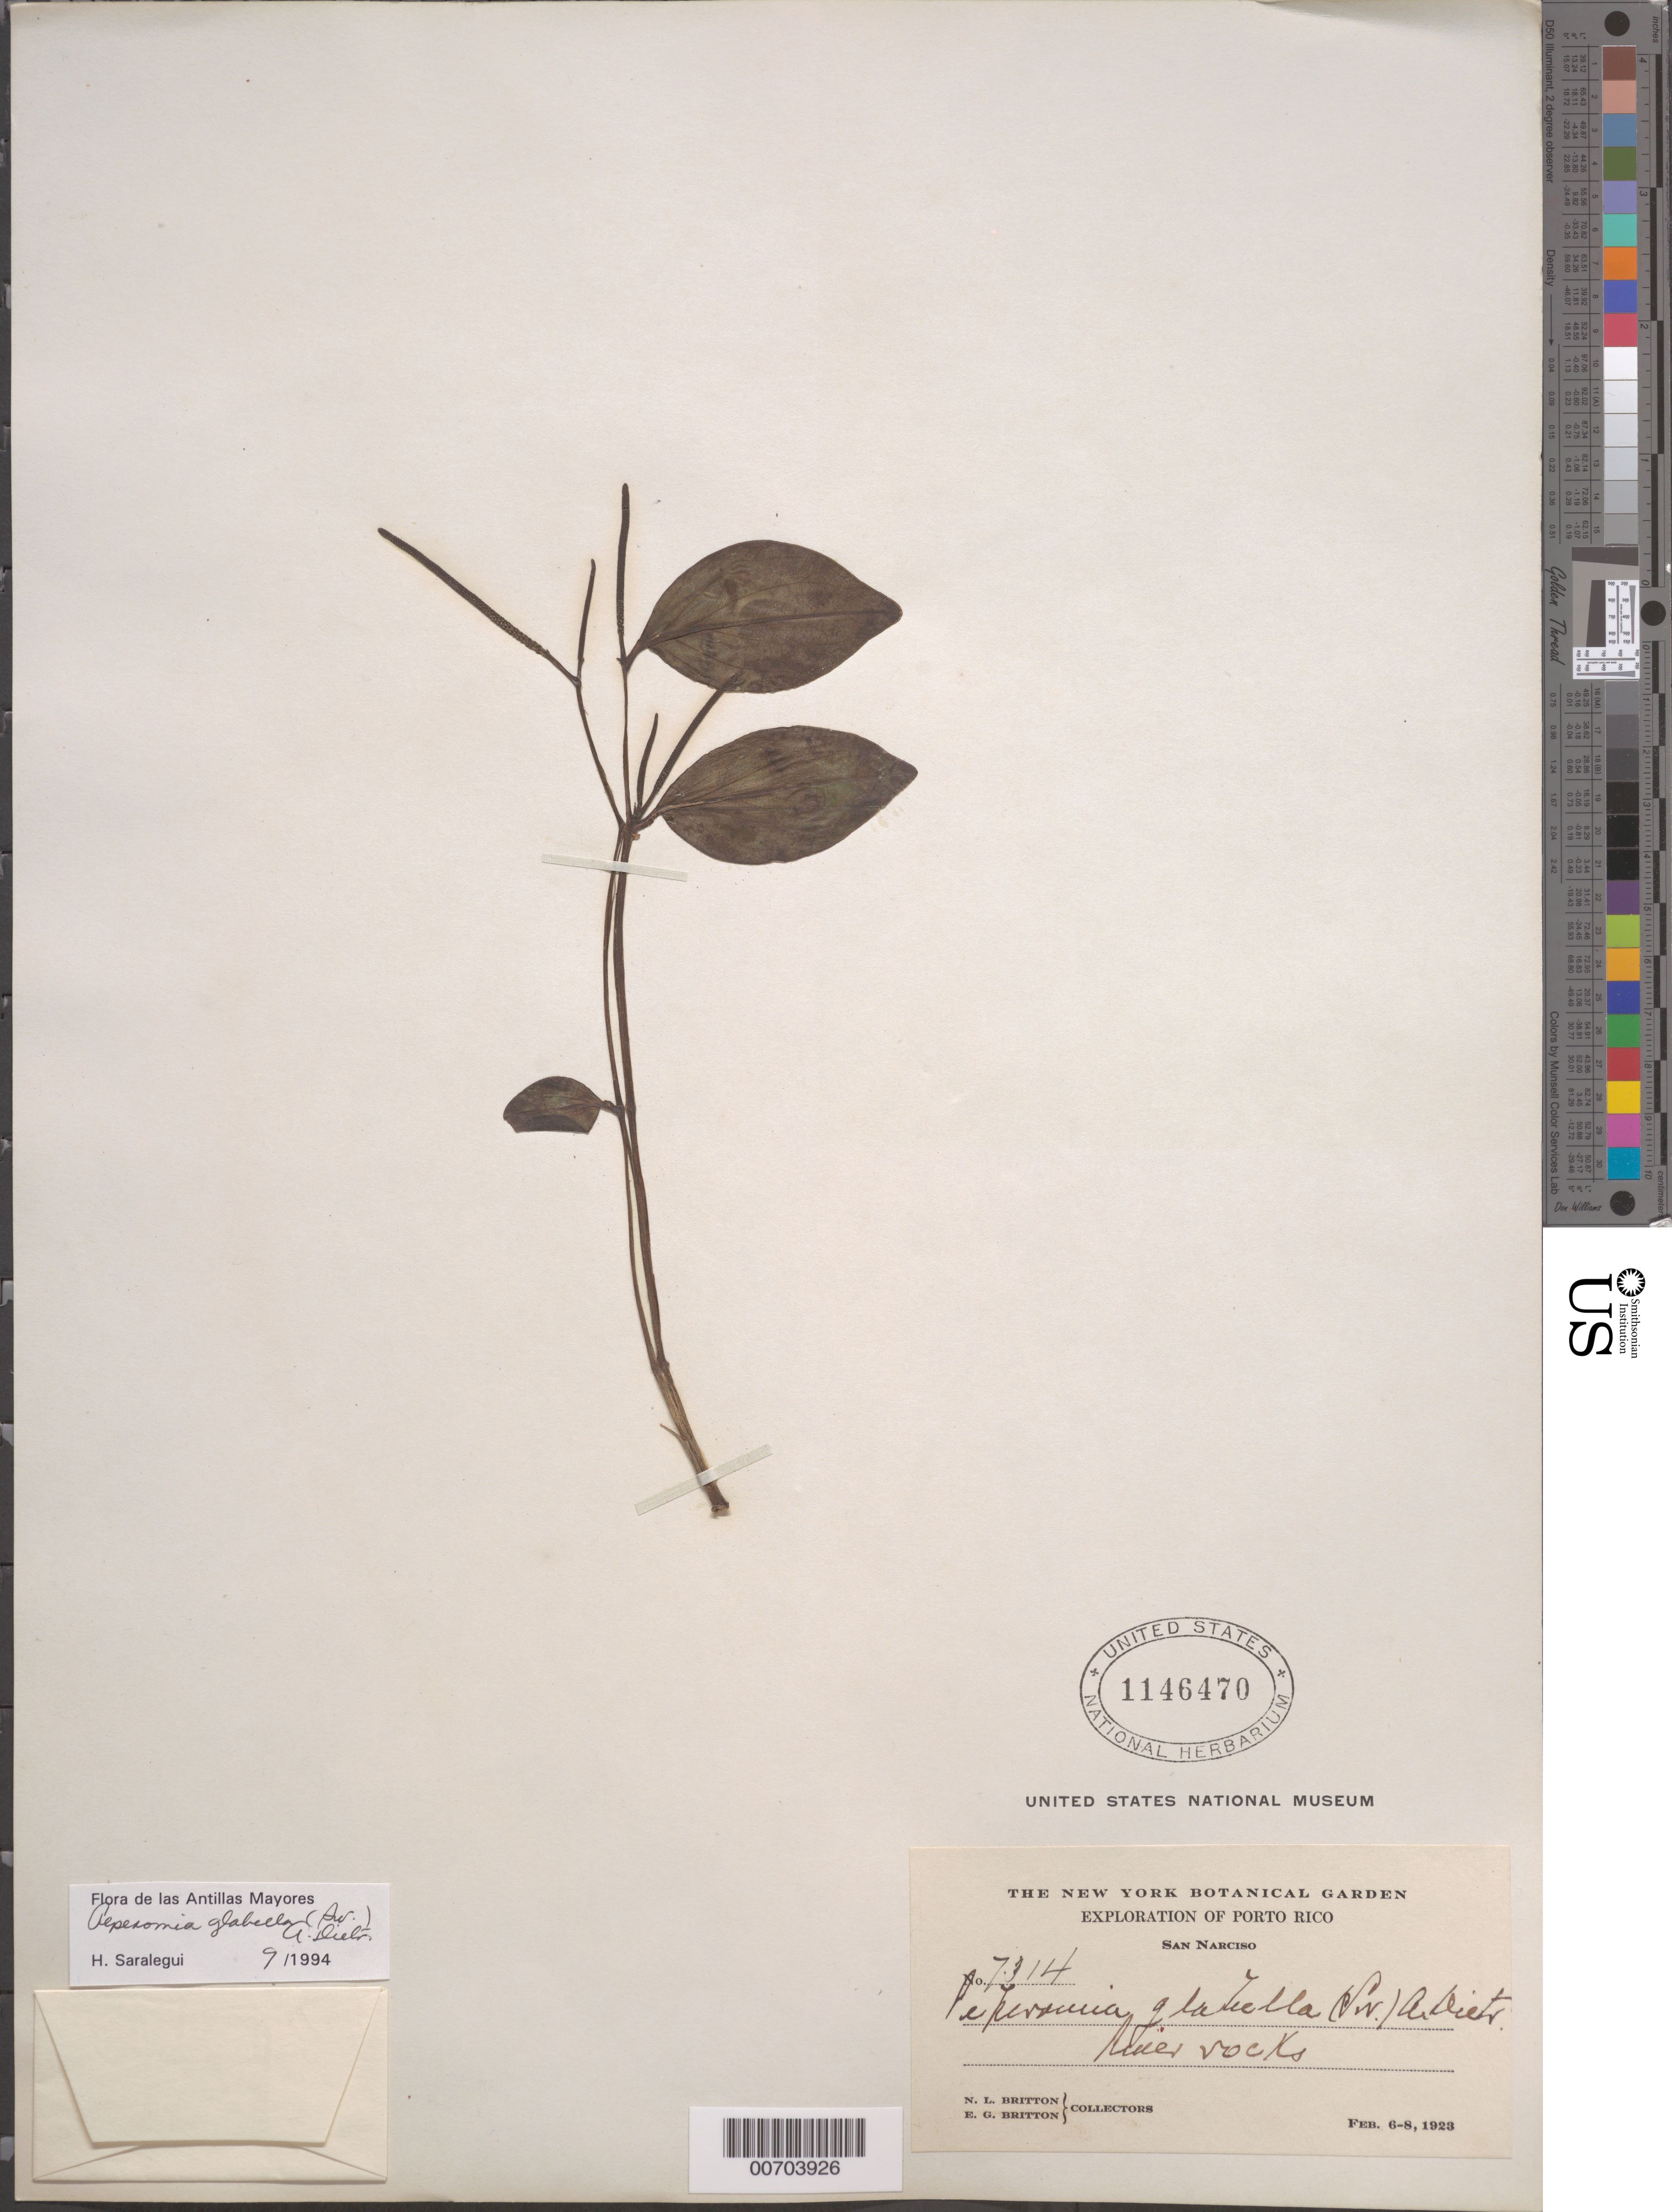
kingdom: Plantae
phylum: Tracheophyta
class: Magnoliopsida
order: Piperales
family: Piperaceae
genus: Peperomia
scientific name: Peperomia glabella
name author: (Sw.) A. Dietr.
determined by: Saralegui Boza, H.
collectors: N. Britton & E. G. Britton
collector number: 7314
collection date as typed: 06 Feb 1923 to 08 Feb 1923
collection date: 1923-02-06/1923-02-08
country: Puerto Rico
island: Greater Antilles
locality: San Narciso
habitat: River rocks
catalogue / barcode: US 1146470